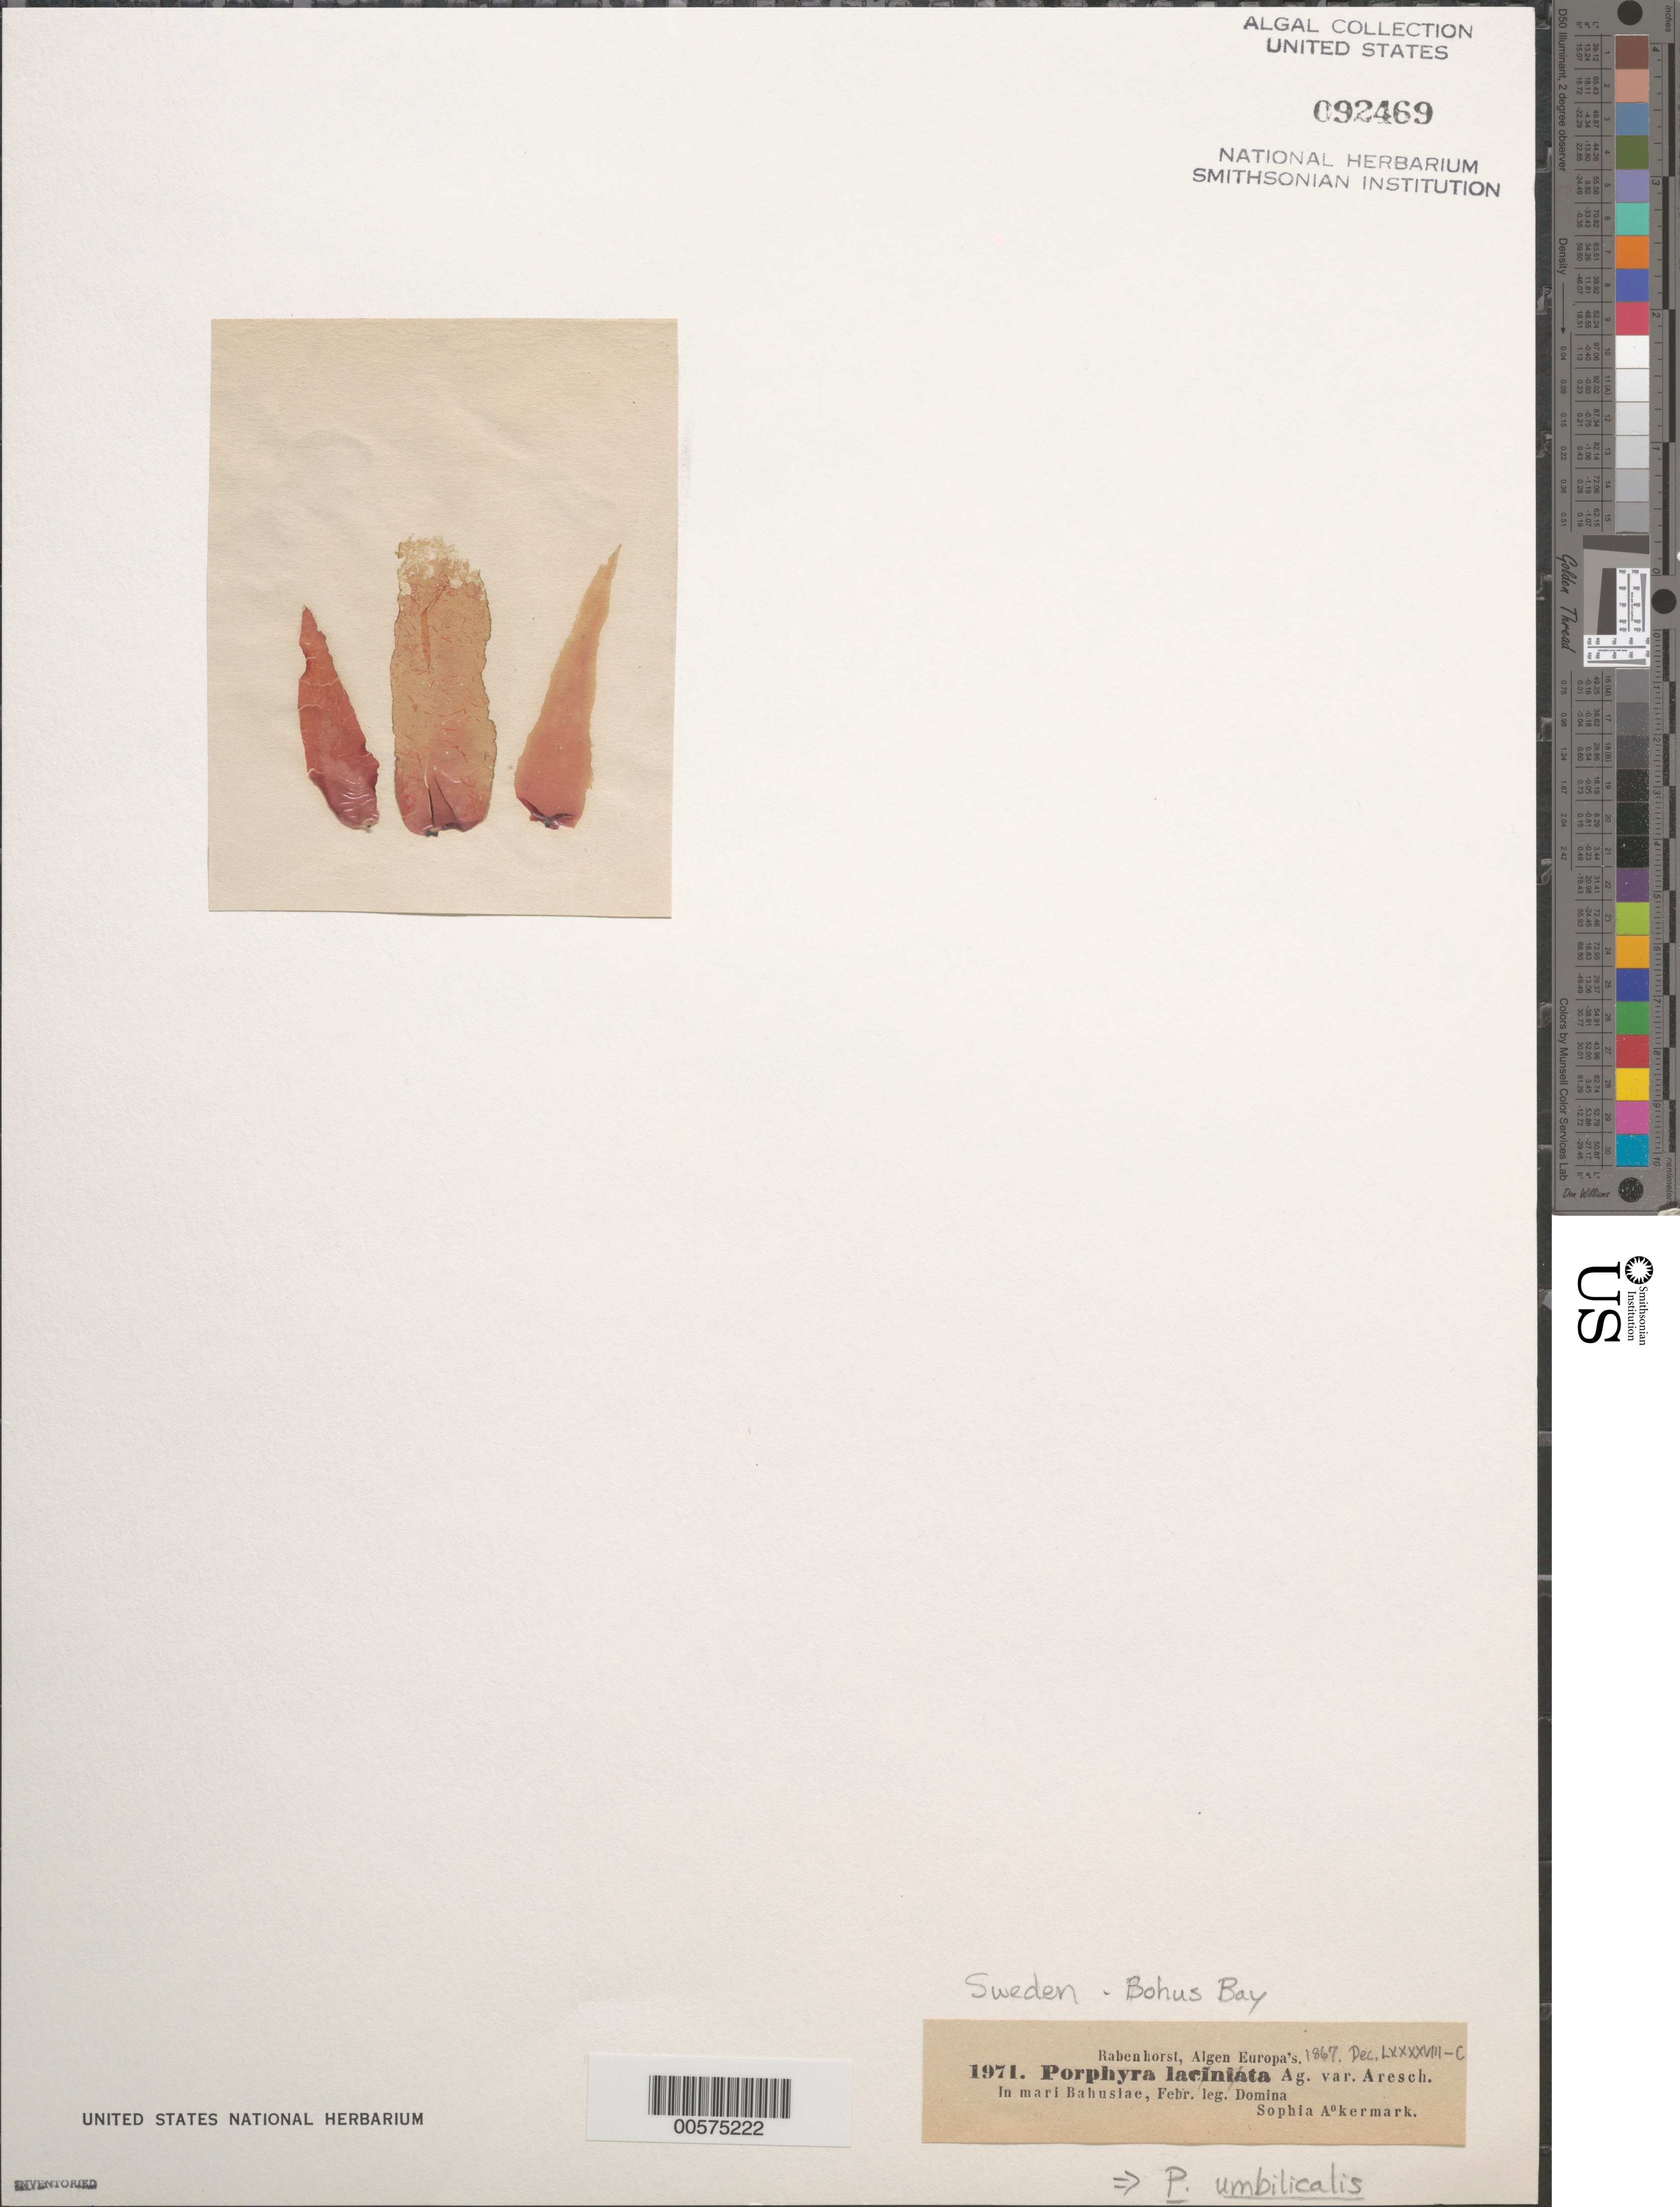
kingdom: Plantae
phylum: Rhodophyta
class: Bangiophyceae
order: Bangiales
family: Bangiaceae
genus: Porphyra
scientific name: Porphyra umbilicalis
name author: Kütz.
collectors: S. Akermark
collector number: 1971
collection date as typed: Feb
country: Sweden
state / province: Västra Götaland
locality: Bohus Bay (Mari Bahusiae)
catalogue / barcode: US 92469